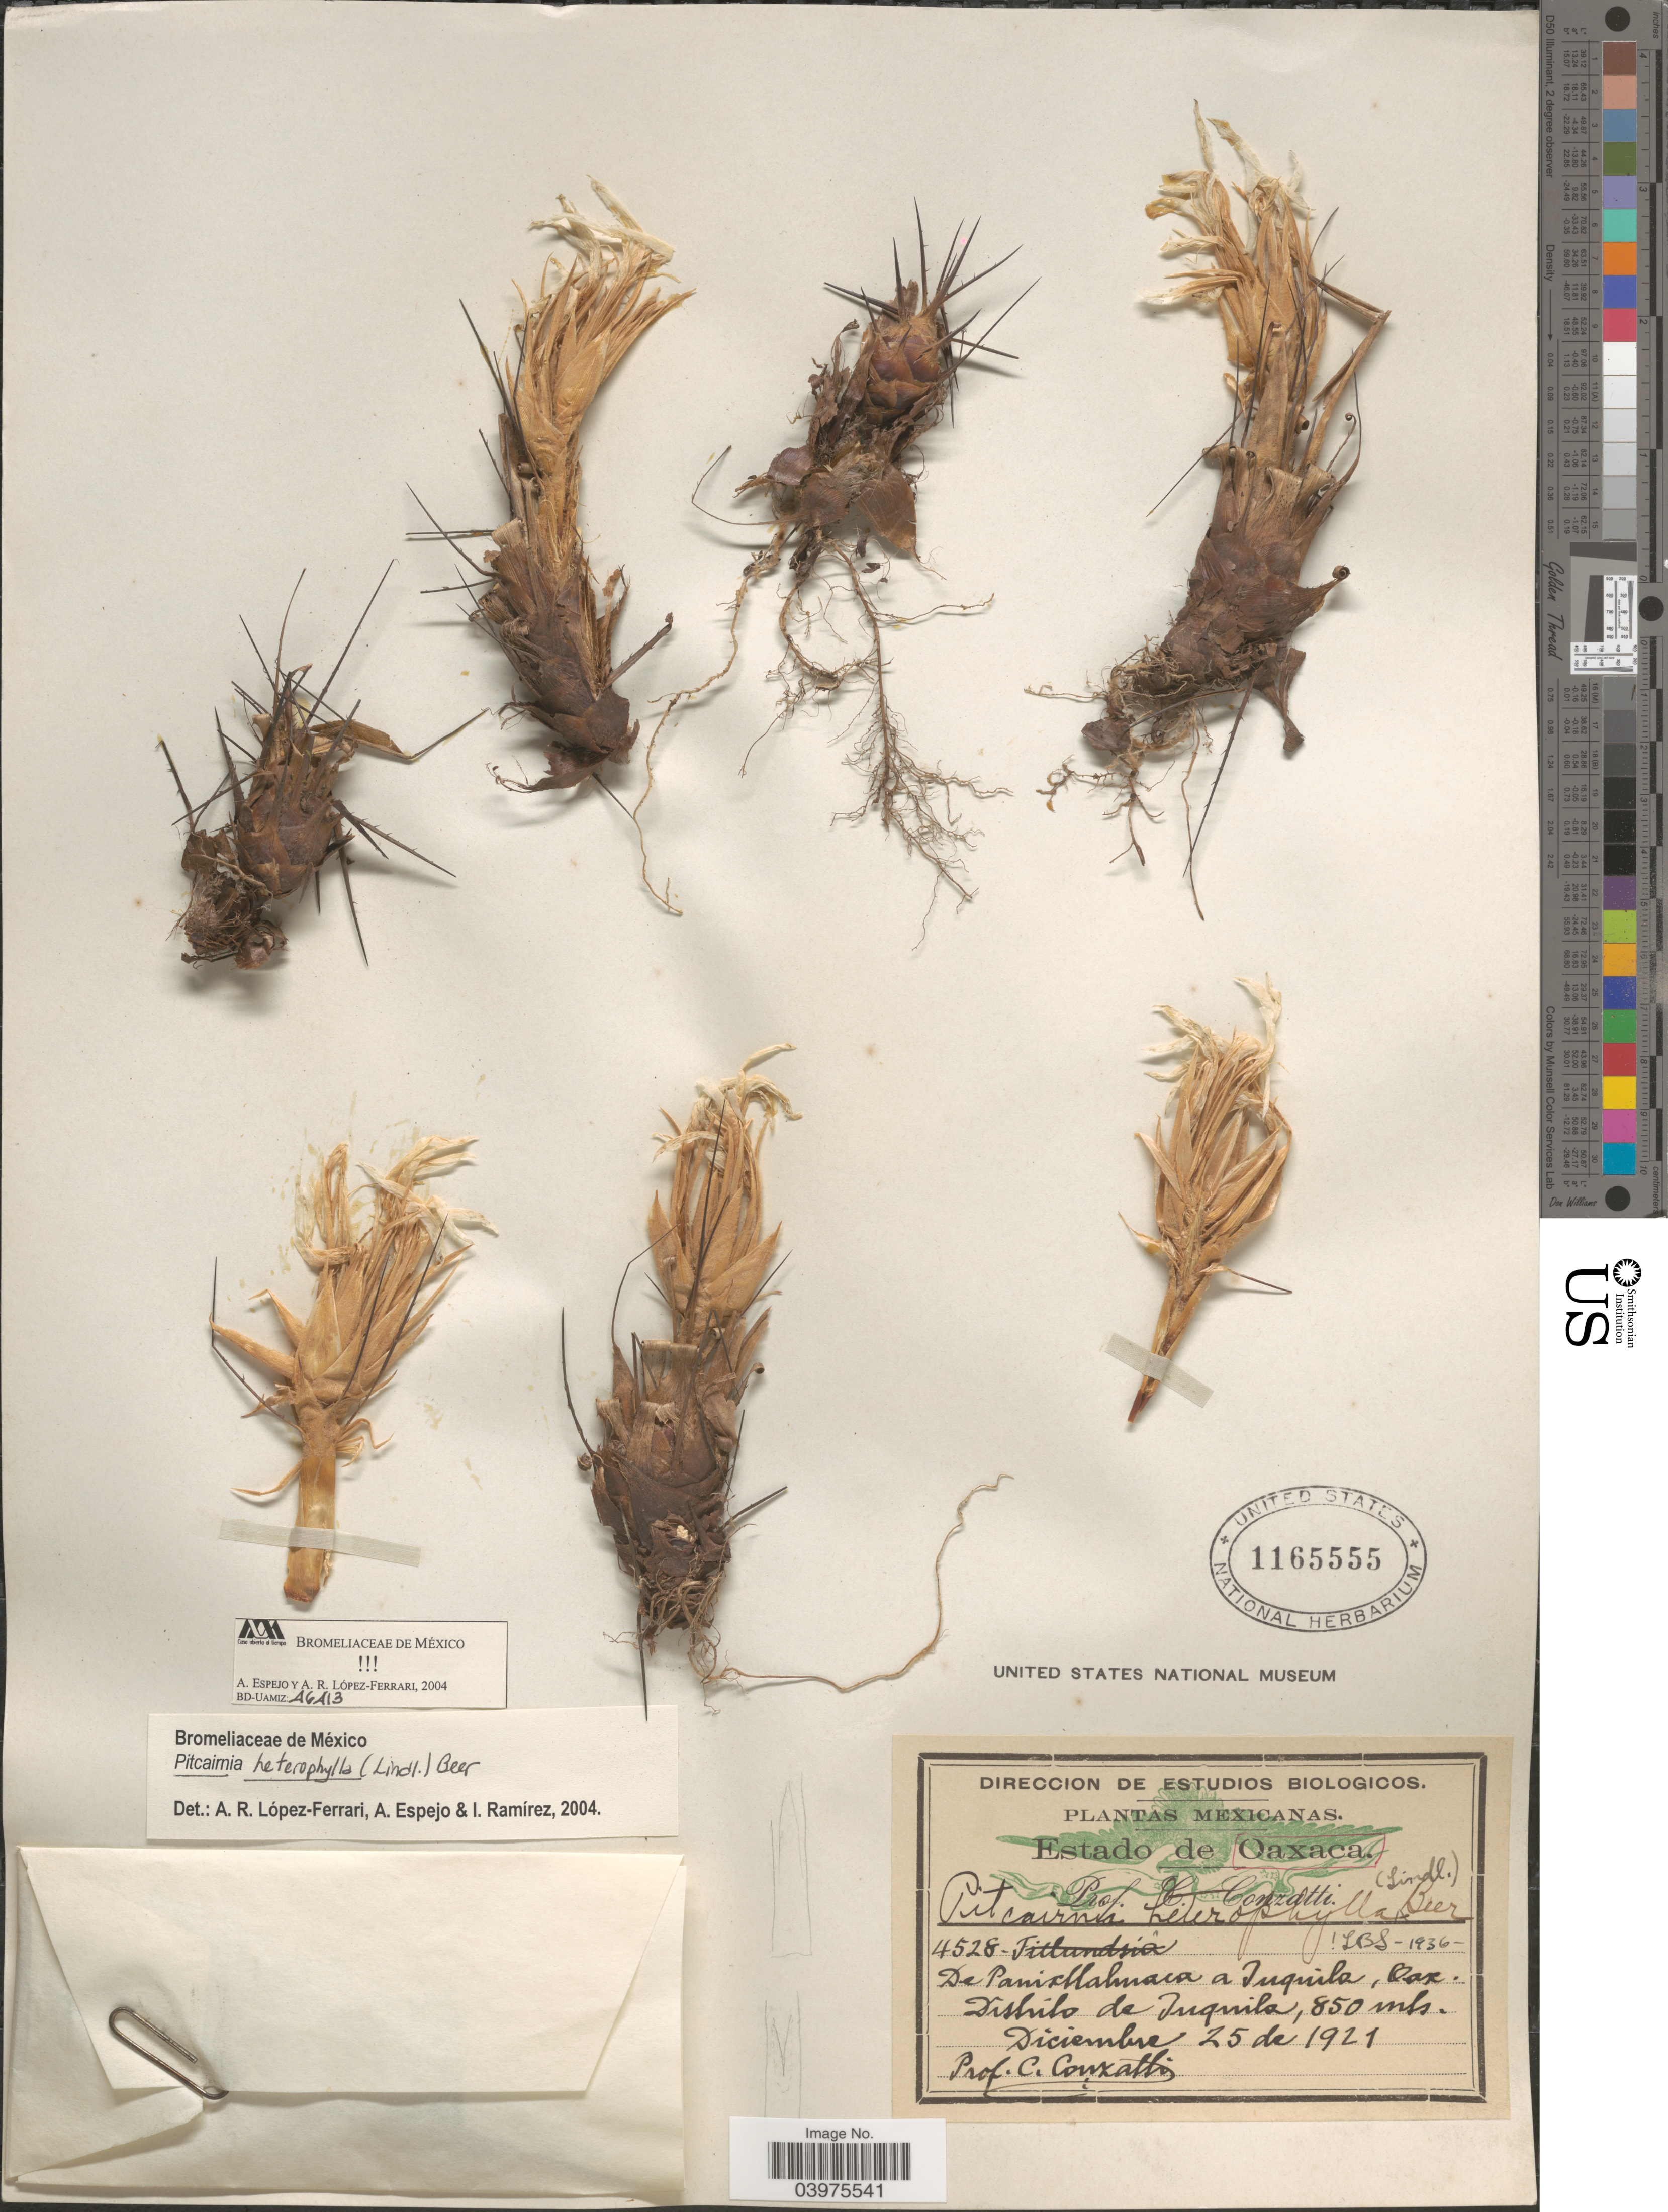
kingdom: Plantae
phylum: Tracheophyta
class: Liliopsida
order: Poales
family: Bromeliaceae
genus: Pitcairnia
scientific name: Pitcairnia heterophylla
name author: (Lindl.) Beer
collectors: C. Conzatti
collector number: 4528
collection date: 1921-12-25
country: Mexico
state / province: Oaxaca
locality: De Panixtlahuaca a Juquila, Oax. Distrito de Juquila.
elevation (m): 850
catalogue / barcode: US 1165555